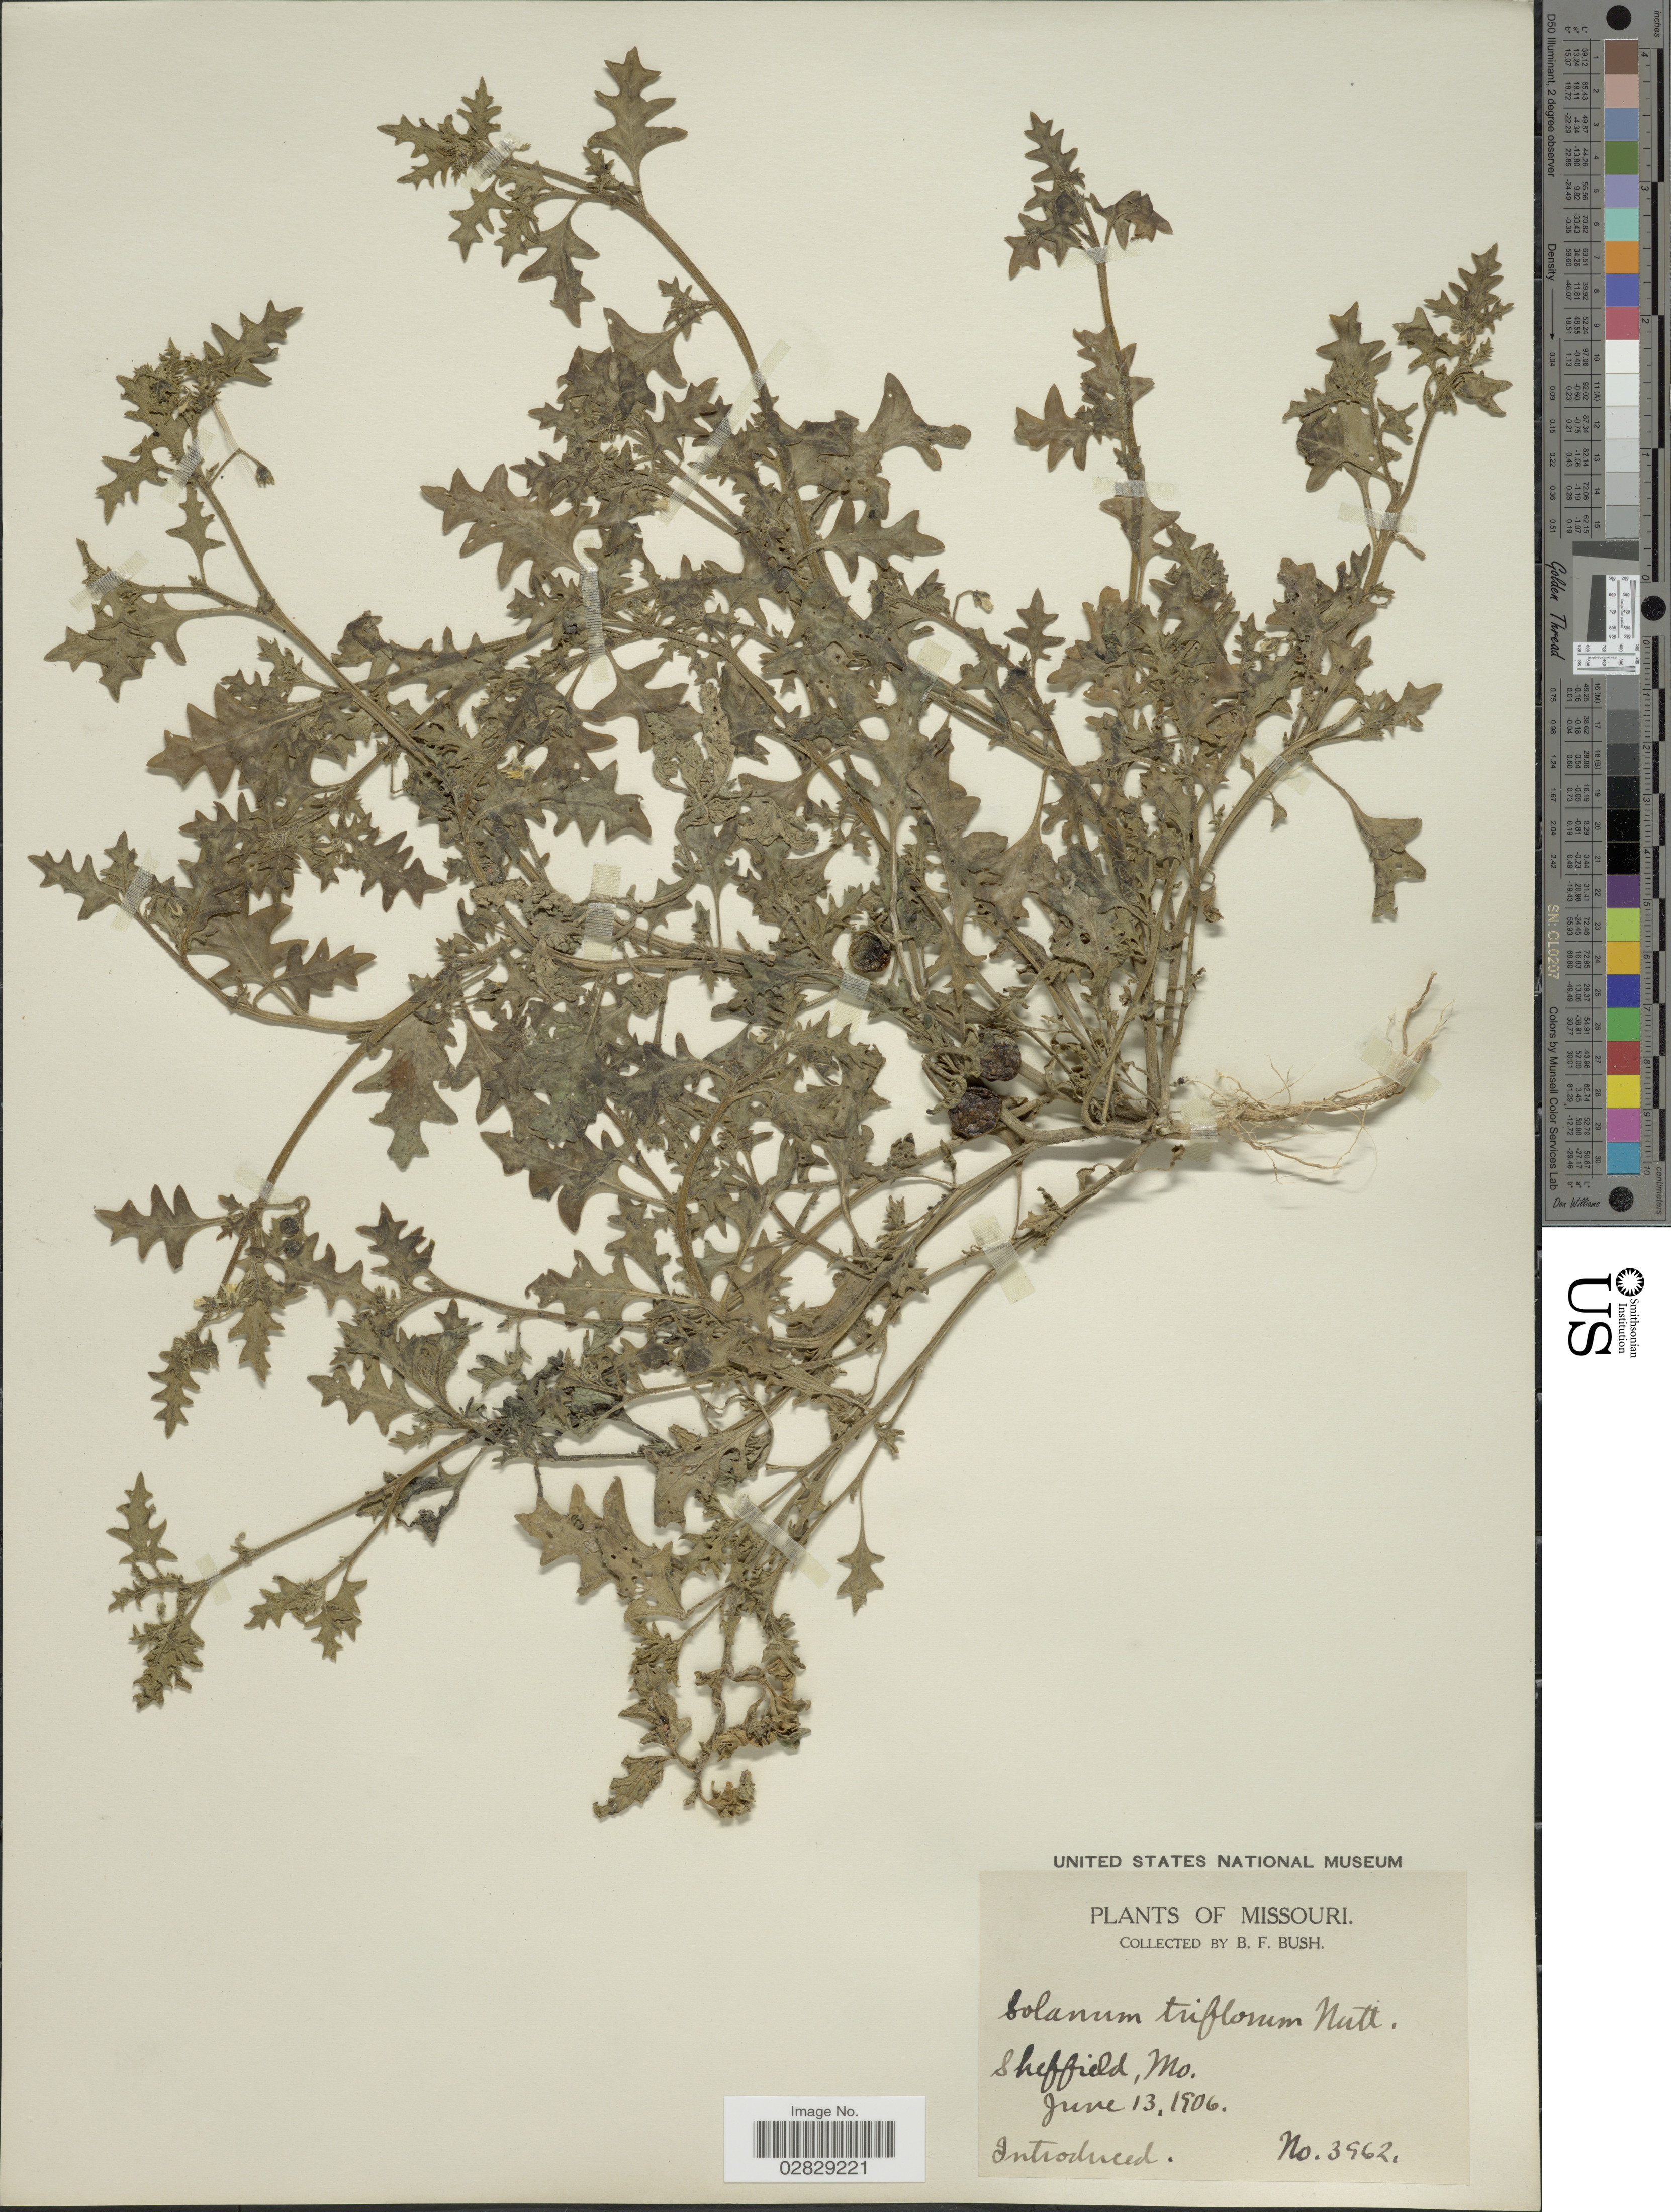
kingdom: Plantae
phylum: Tracheophyta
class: Magnoliopsida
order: Solanales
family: Solanaceae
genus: Solanum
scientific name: Solanum triflorum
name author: Nutt.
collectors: B. F. Bush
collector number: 3962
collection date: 1906-06-13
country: United States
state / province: Missouri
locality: Sheffield.